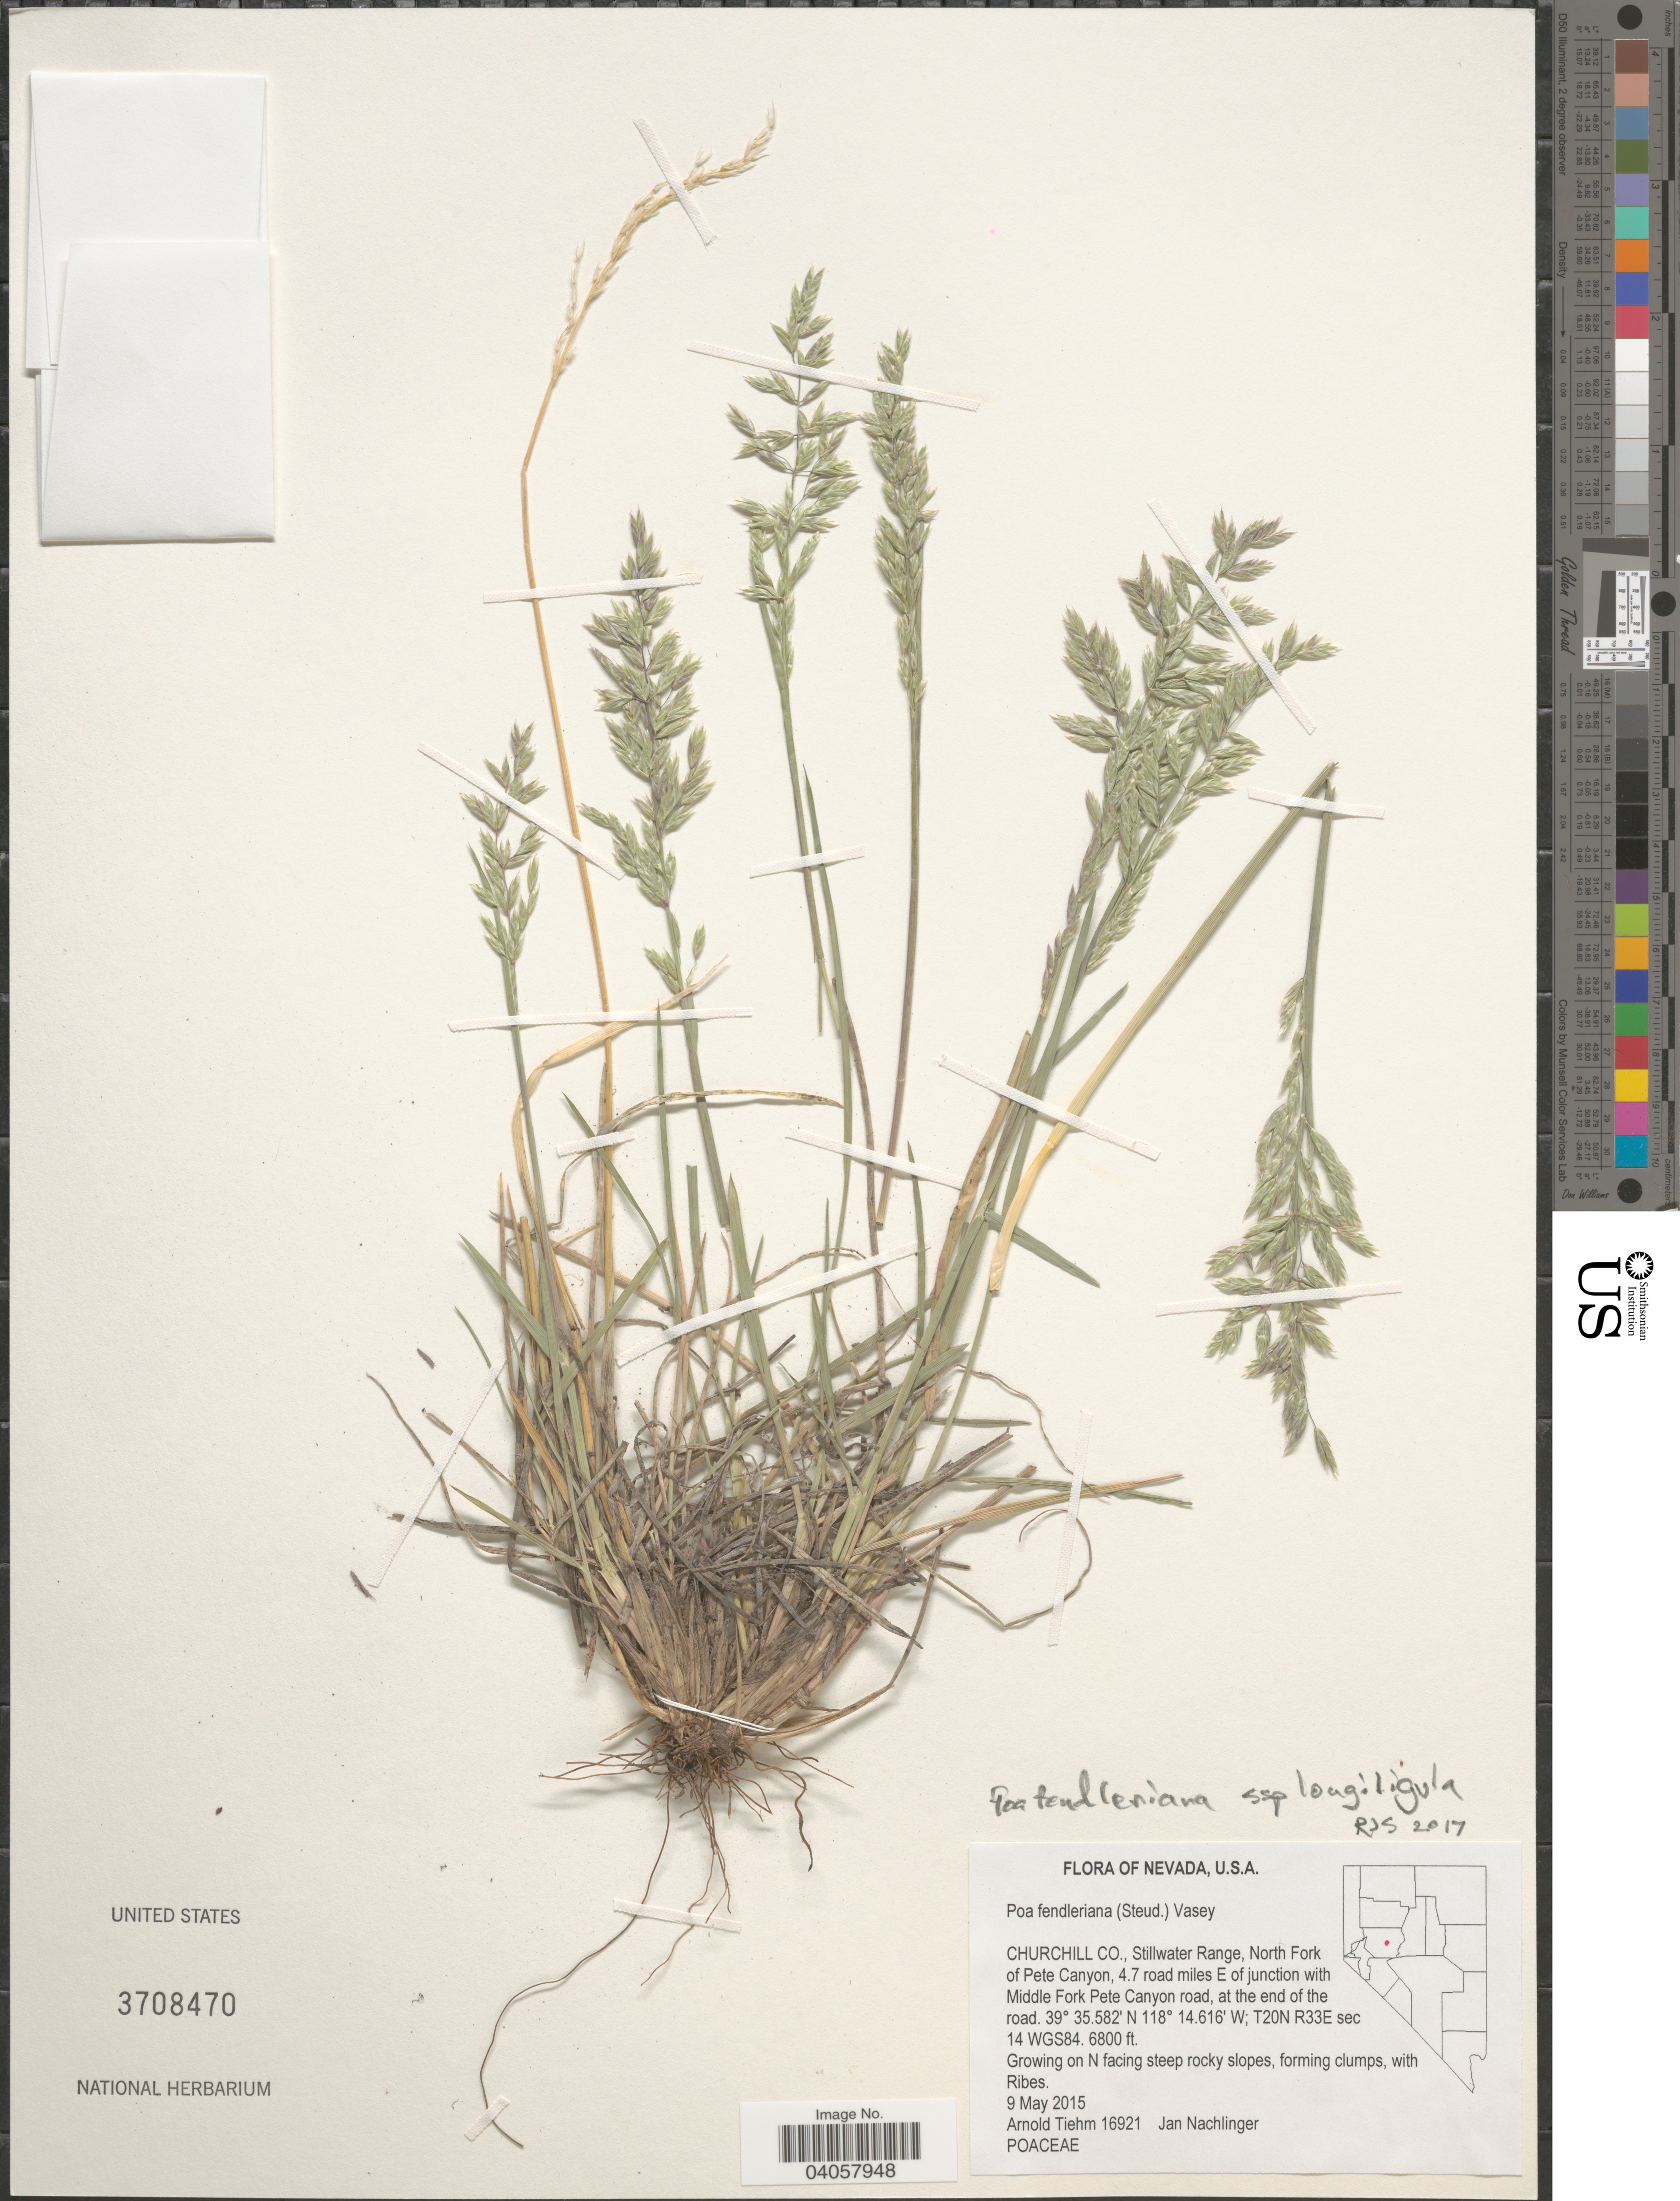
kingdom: Plantae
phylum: Tracheophyta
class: Liliopsida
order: Poales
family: Poaceae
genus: Poa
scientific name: Poa fendleriana subsp. longiligula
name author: (Scribn. & T.A. Williams) Soreng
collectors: A. Tiehm & J. Nachlinger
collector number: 16921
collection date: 2015-05-09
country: United States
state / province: Nevada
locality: Churchill Co., Stillwater Range, North Fork of Pete Canyon, 4.7 road miles E of junction with Middle Fork Pete Canyon road, at the end of the road. WGS84. On N facing steep rocky slopes. T20N R33E sec 14.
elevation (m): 2073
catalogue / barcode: US 3708470